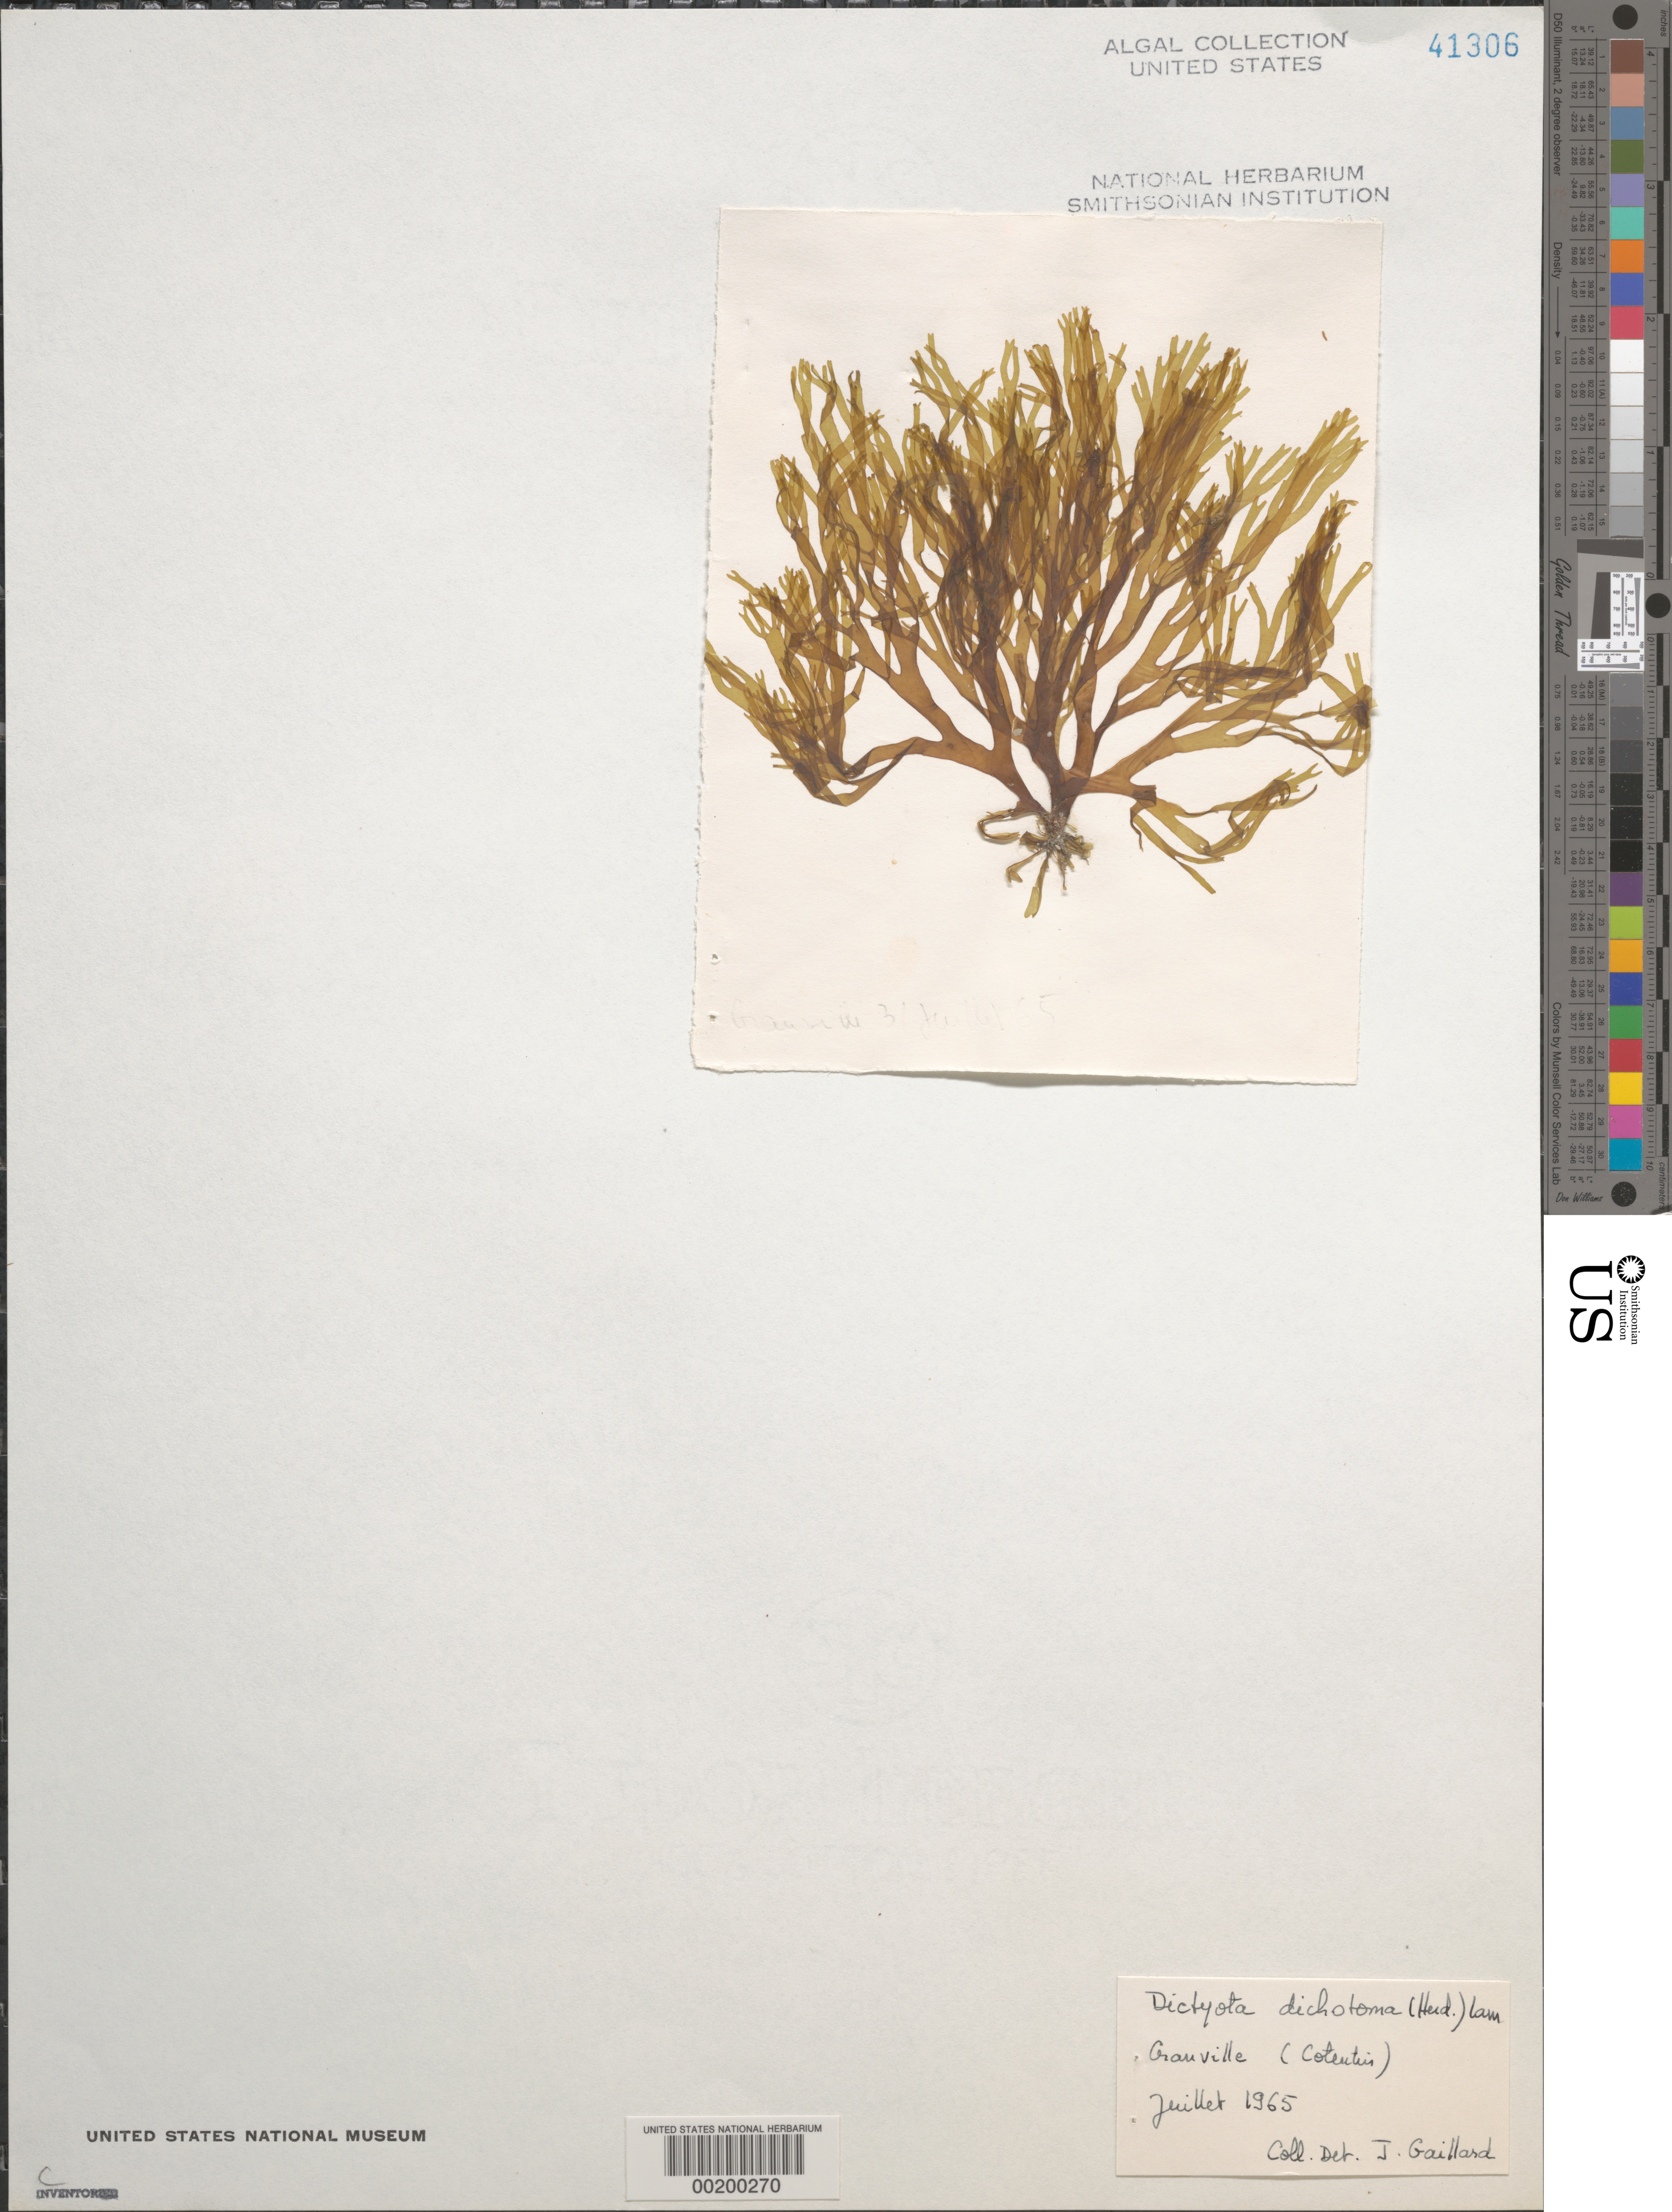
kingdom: Chromista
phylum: Ochrophyta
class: Phaeophyceae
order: Dictyotales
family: Dictyotaceae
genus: Dictyota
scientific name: Dictyota dichotoma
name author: (Huds.) J.V.Lamouroux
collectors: J. Gaillard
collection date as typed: Jul 1965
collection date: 1965-07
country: France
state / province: Normandie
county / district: Manche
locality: Granville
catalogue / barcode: US 41306